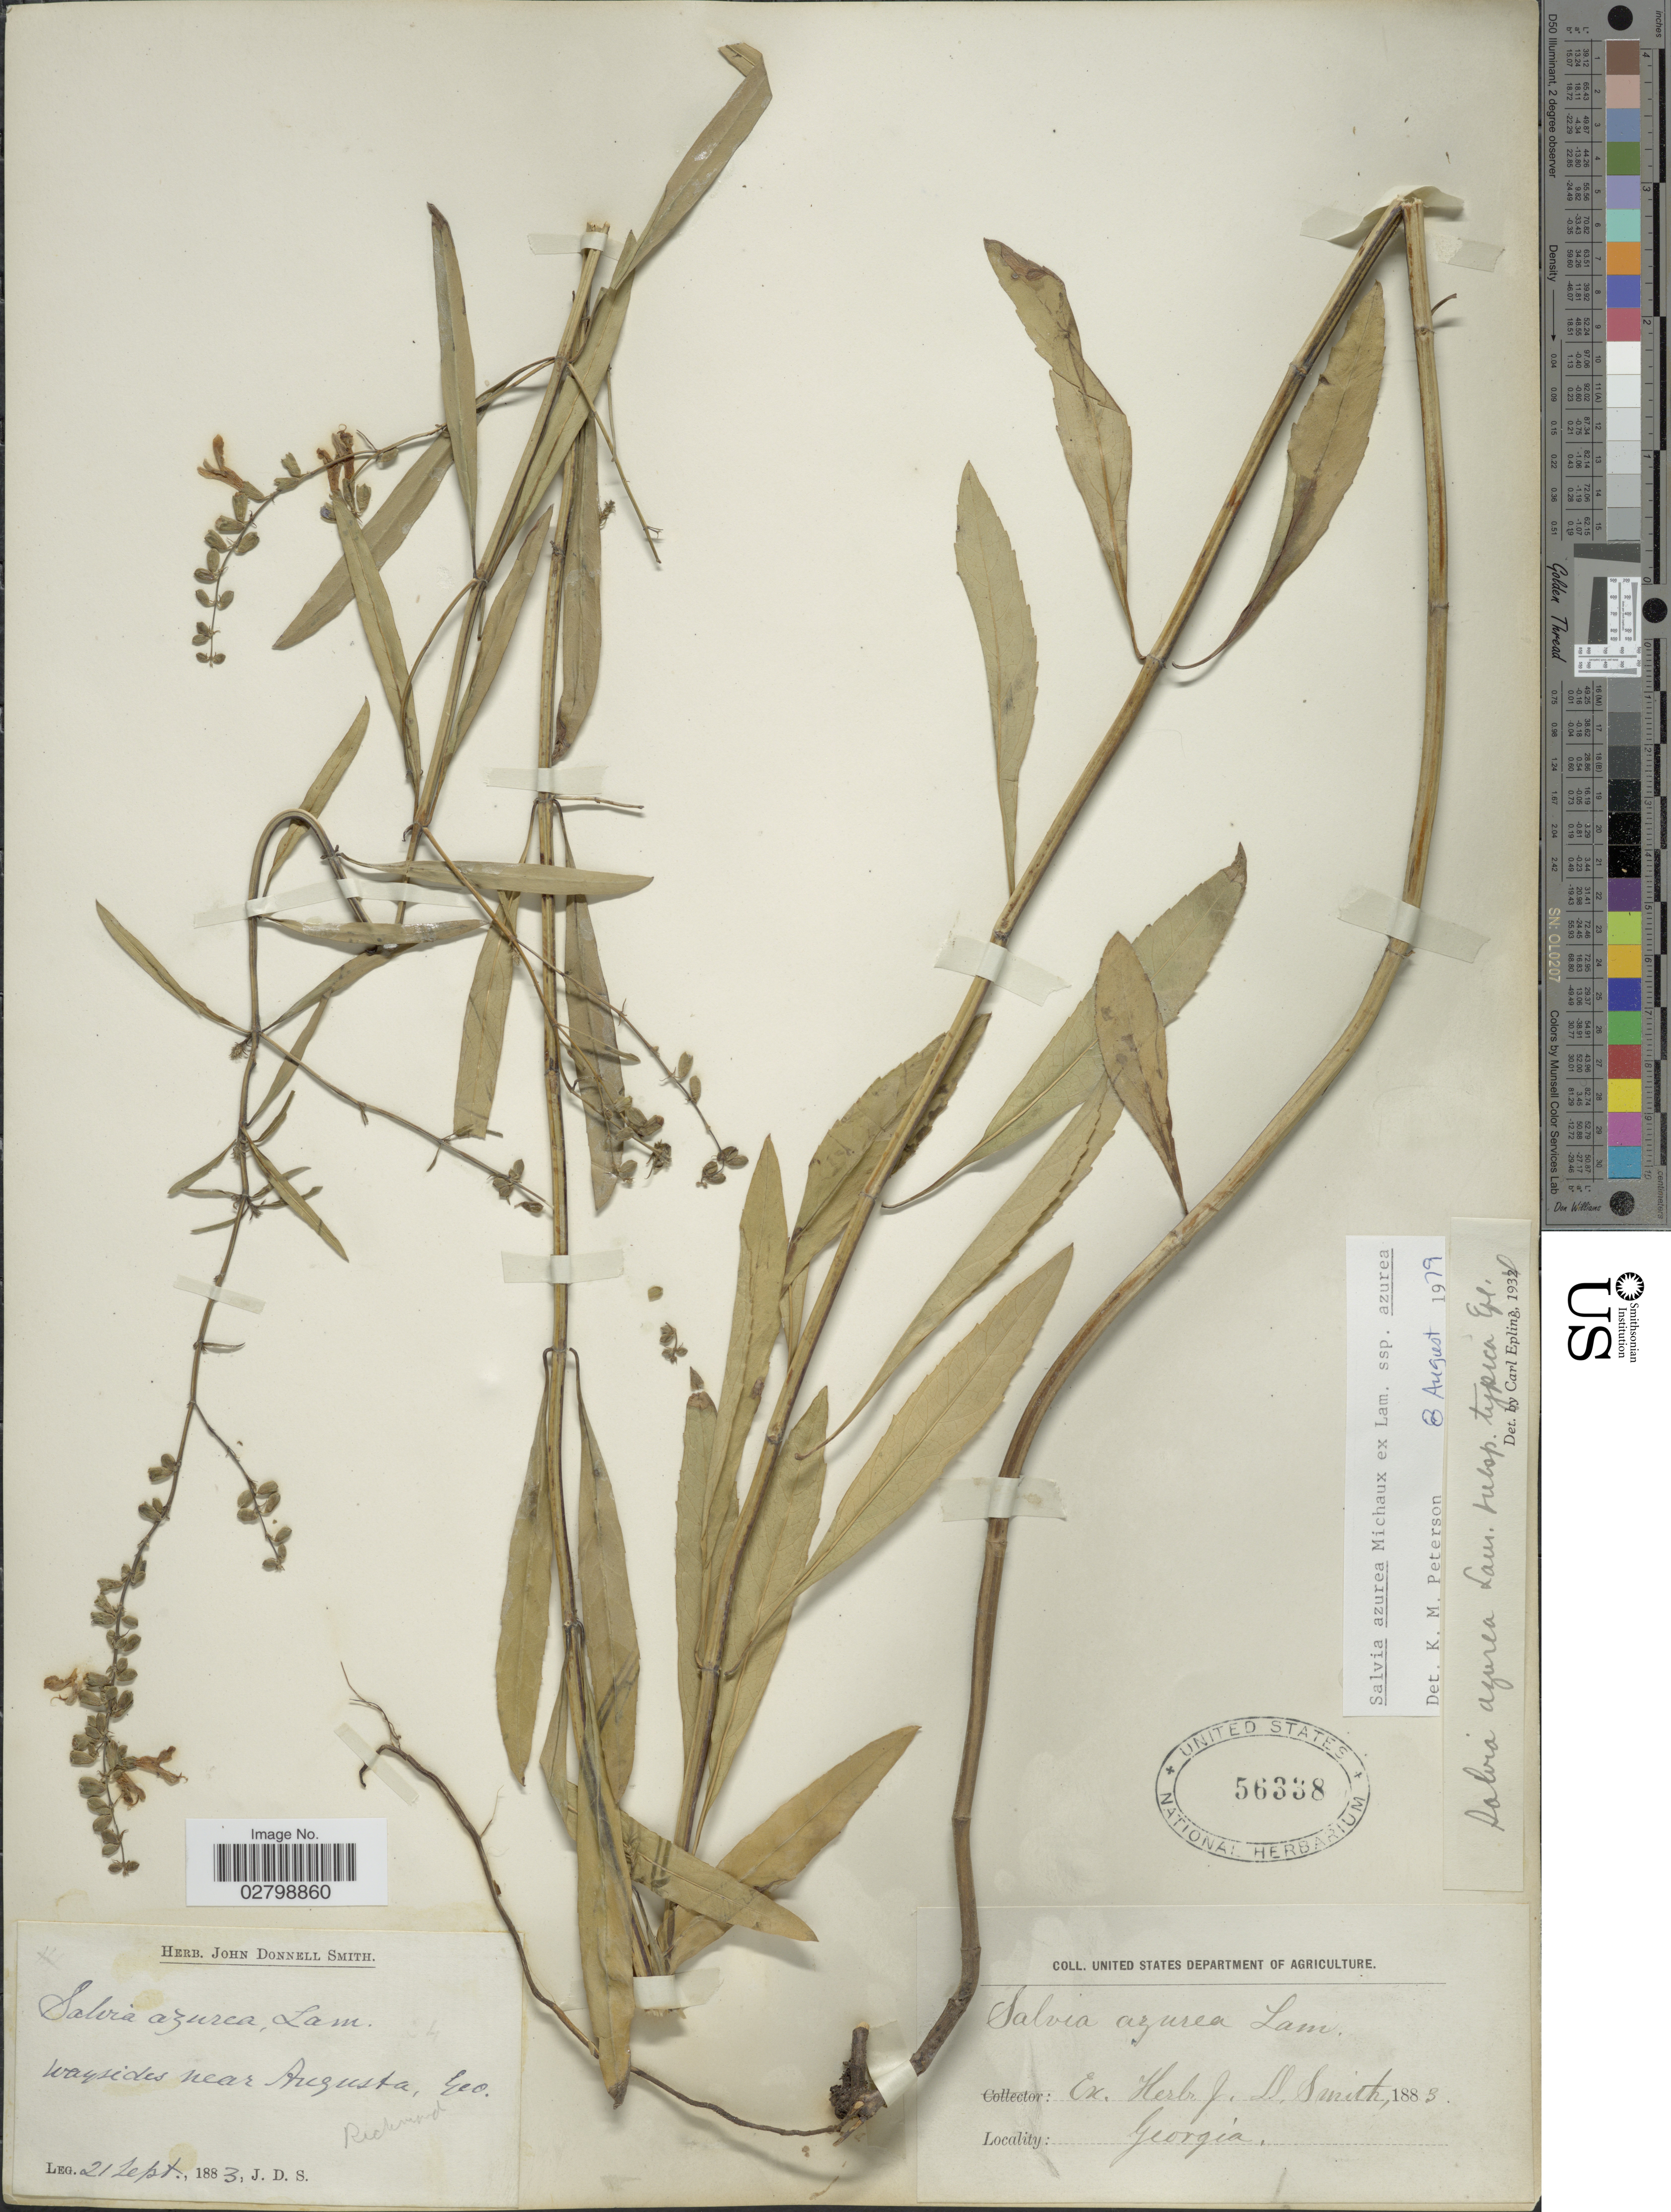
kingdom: Plantae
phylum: Tracheophyta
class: Magnoliopsida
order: Lamiales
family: Lamiaceae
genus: Salvia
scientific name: Salvia azurea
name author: Michx. ex Vahl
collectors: J. Donnell Smith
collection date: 1883-09-21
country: United States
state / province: Georgia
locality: Waysides near Augusta. Richmond.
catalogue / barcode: US 56338